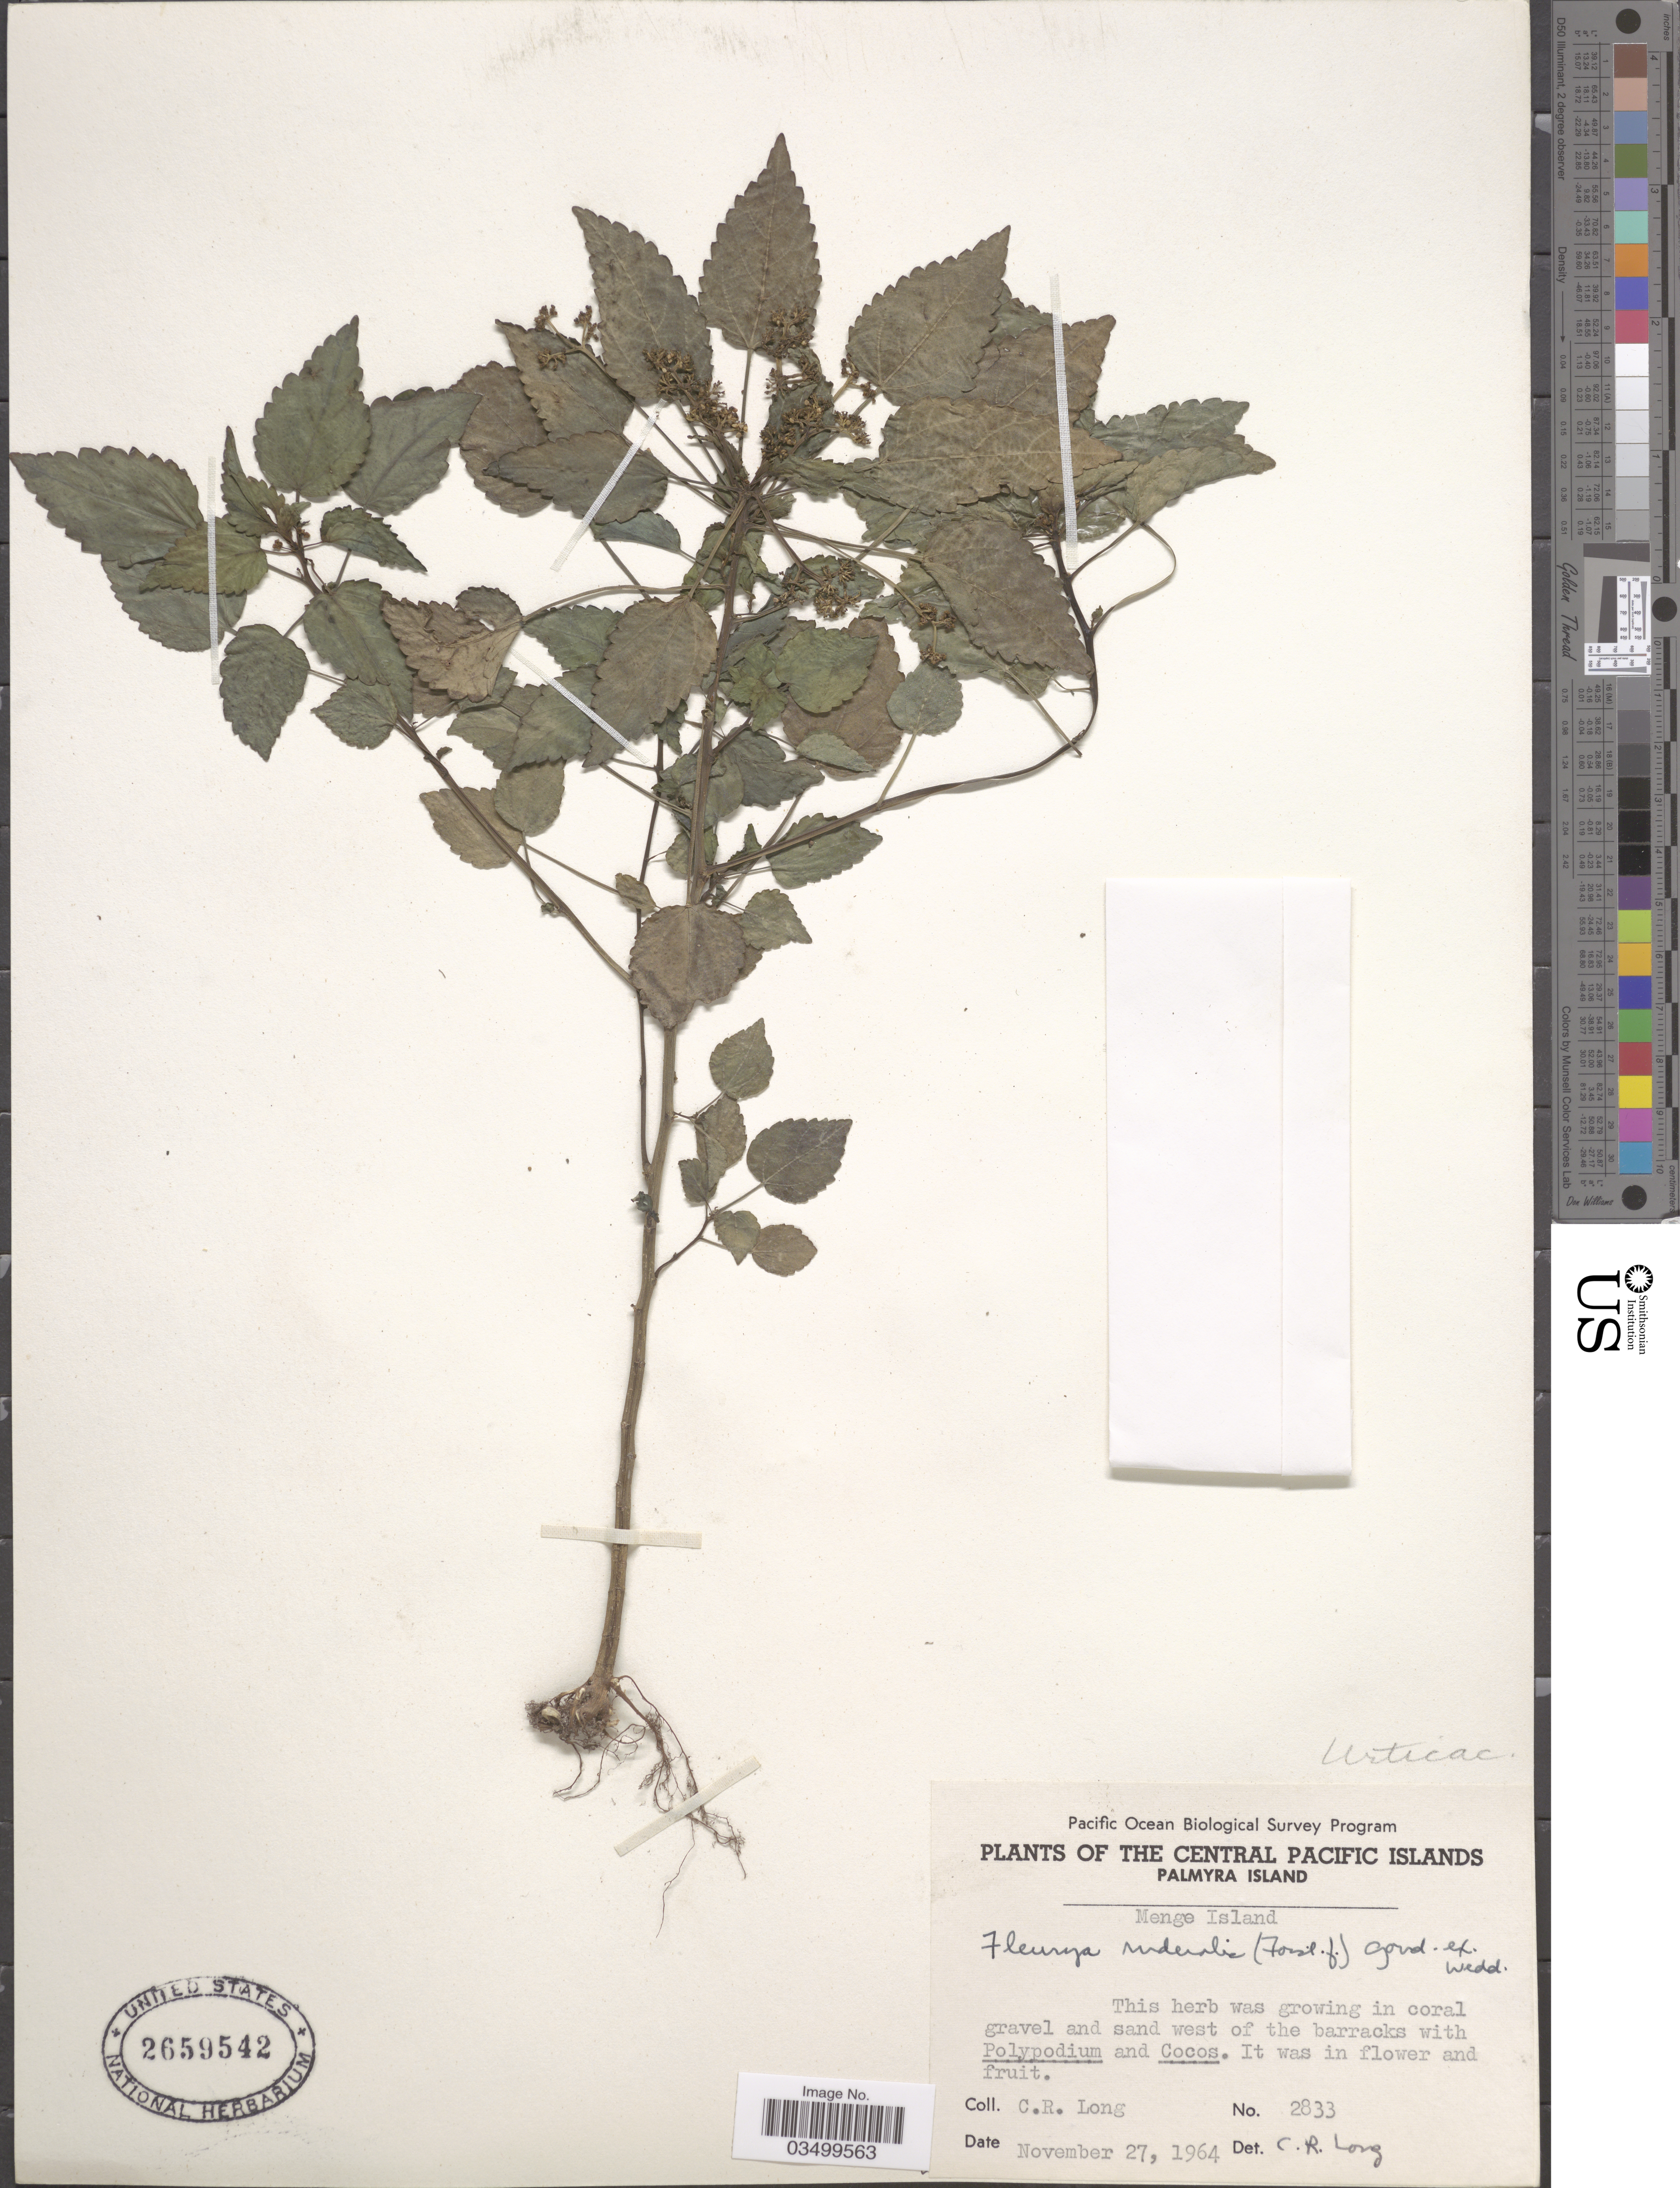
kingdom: Plantae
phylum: Tracheophyta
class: Magnoliopsida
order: Rosales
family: Urticaceae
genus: Laportea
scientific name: Laportea ruderalis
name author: (G. Forst.) Chew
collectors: C. R. Long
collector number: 2833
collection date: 1964-11-27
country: U.S. Administered Pacific Islands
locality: Central Pacific Islands. Palmyra Island. Menge Island.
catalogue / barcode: US 2659542